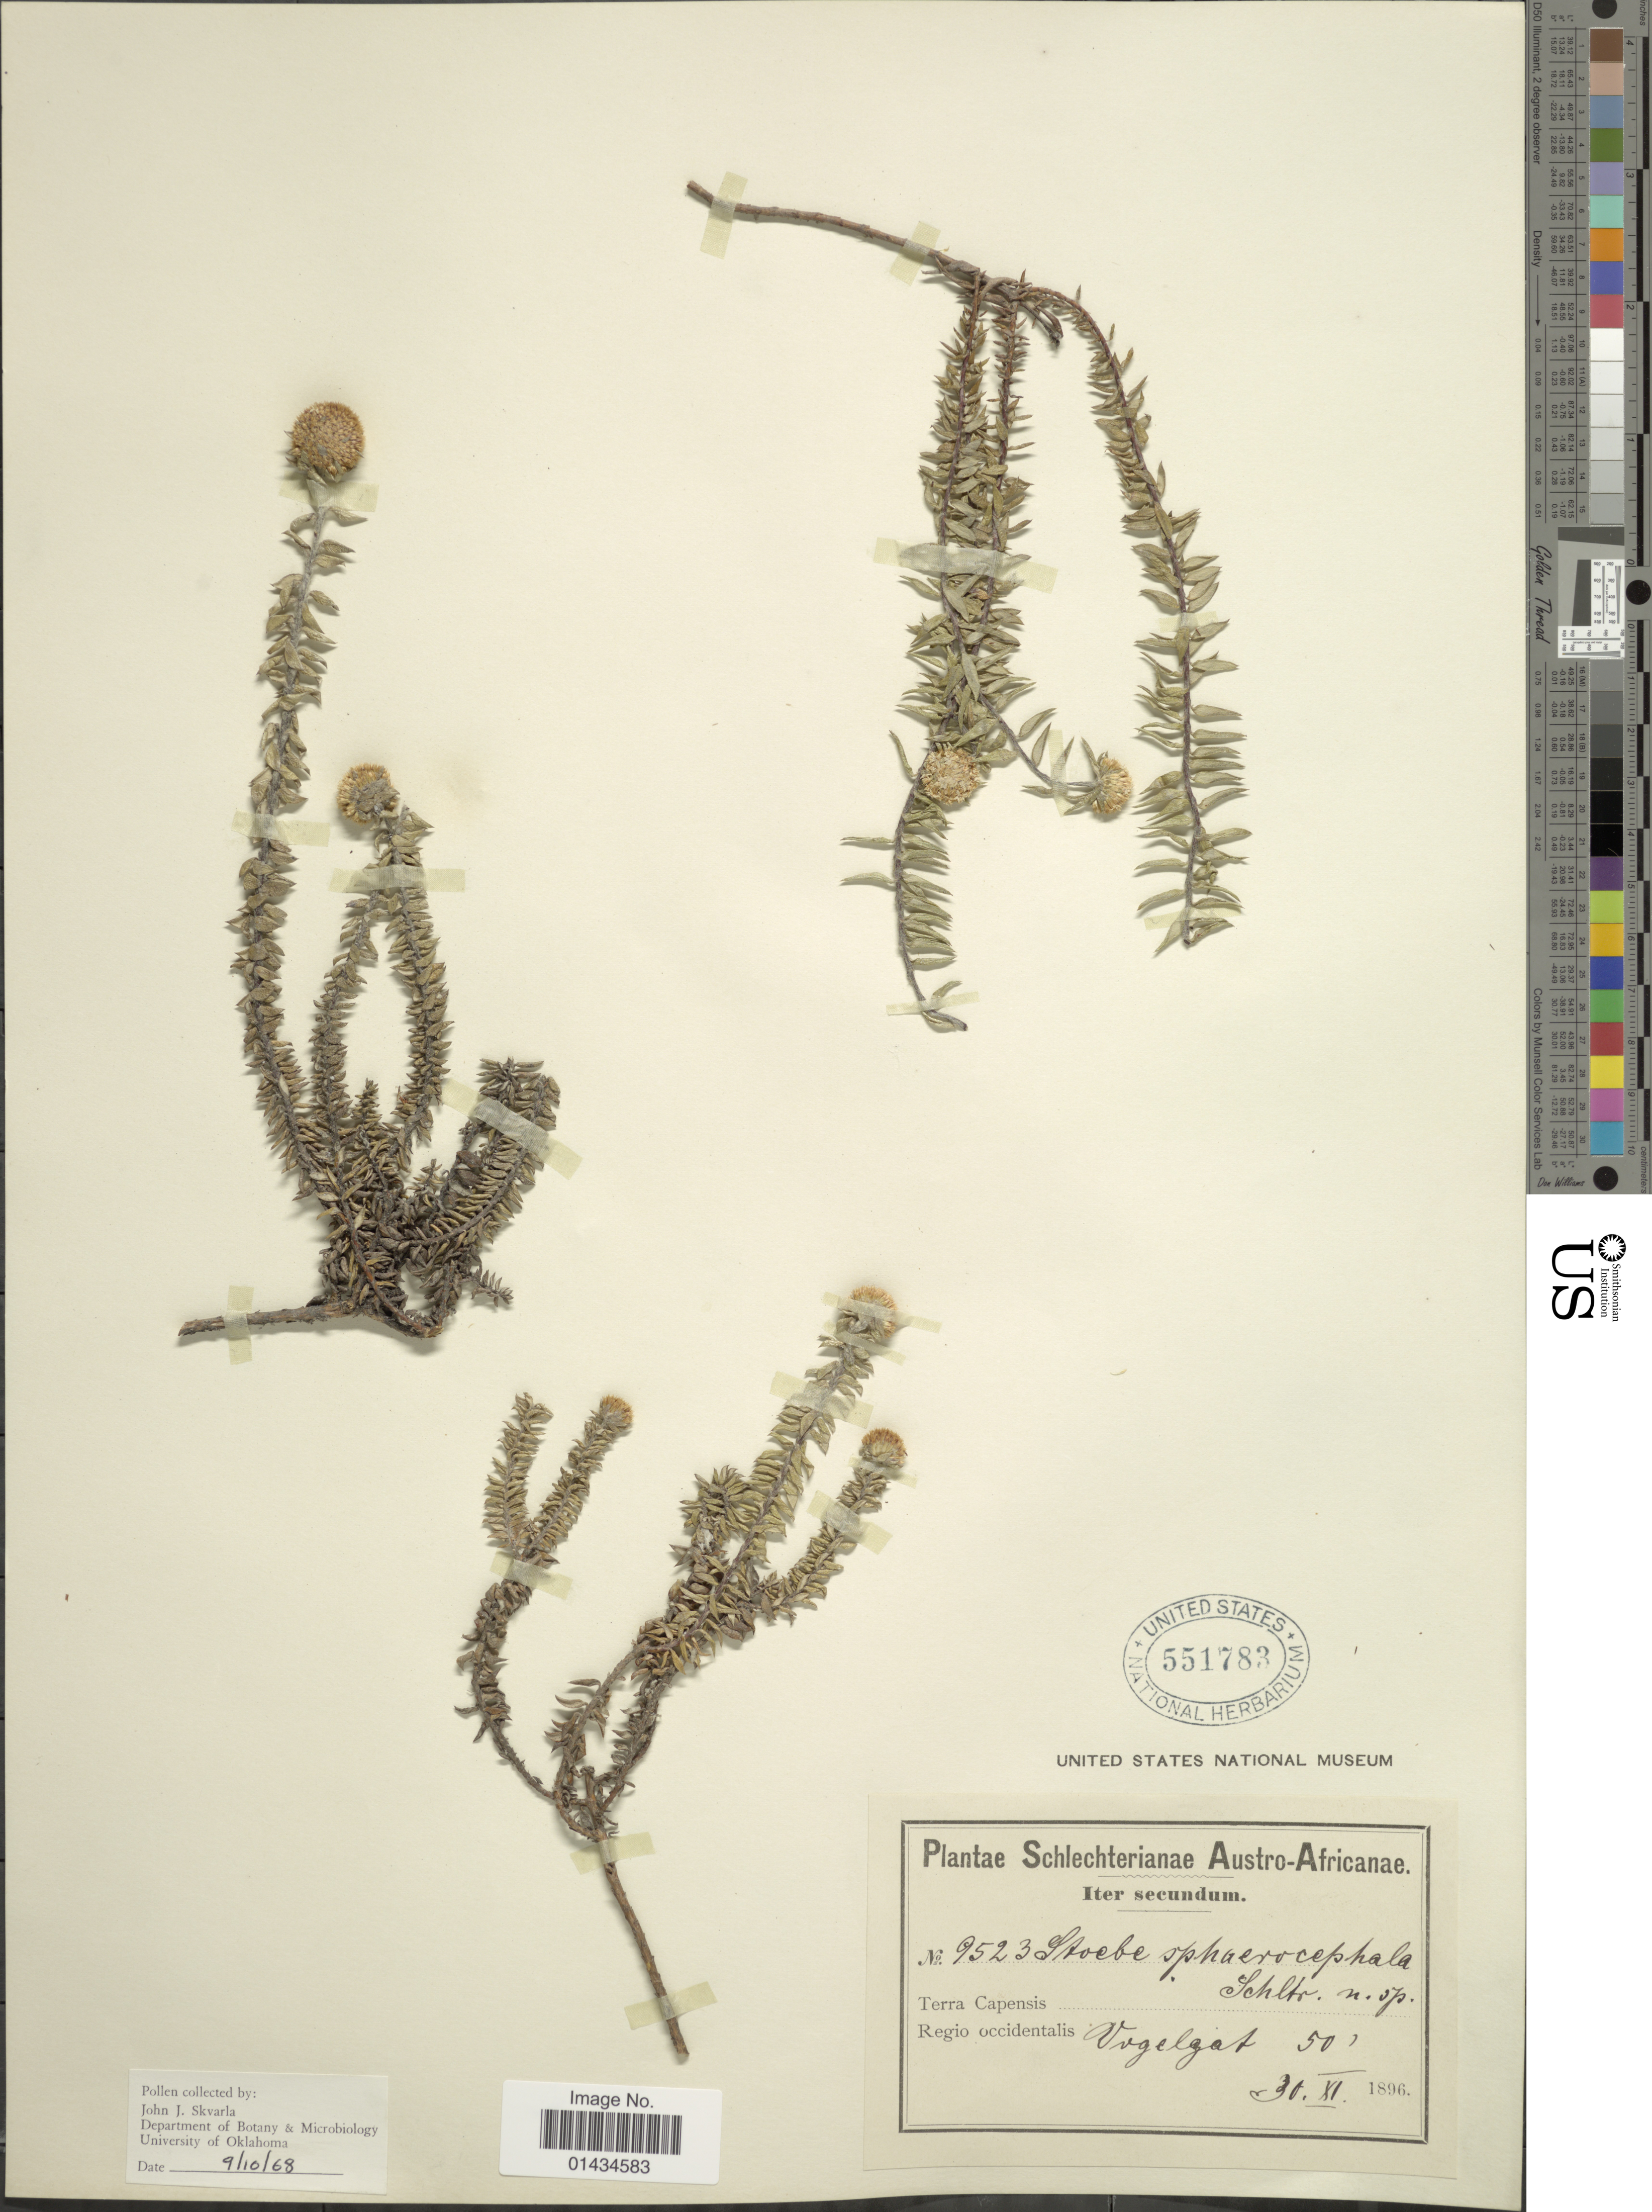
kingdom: Plantae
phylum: Tracheophyta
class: Magnoliopsida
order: Asterales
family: Asteraceae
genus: Stoebe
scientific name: Stoebe sphaerocephala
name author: Schltr.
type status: Type Collection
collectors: Schlechter, --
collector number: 9523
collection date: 1896-12-30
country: South Africa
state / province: Western Cape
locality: Austro-Africanae, Tera Capensis, Regio occidentalis Vogel Gat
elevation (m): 15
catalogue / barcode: US 551783